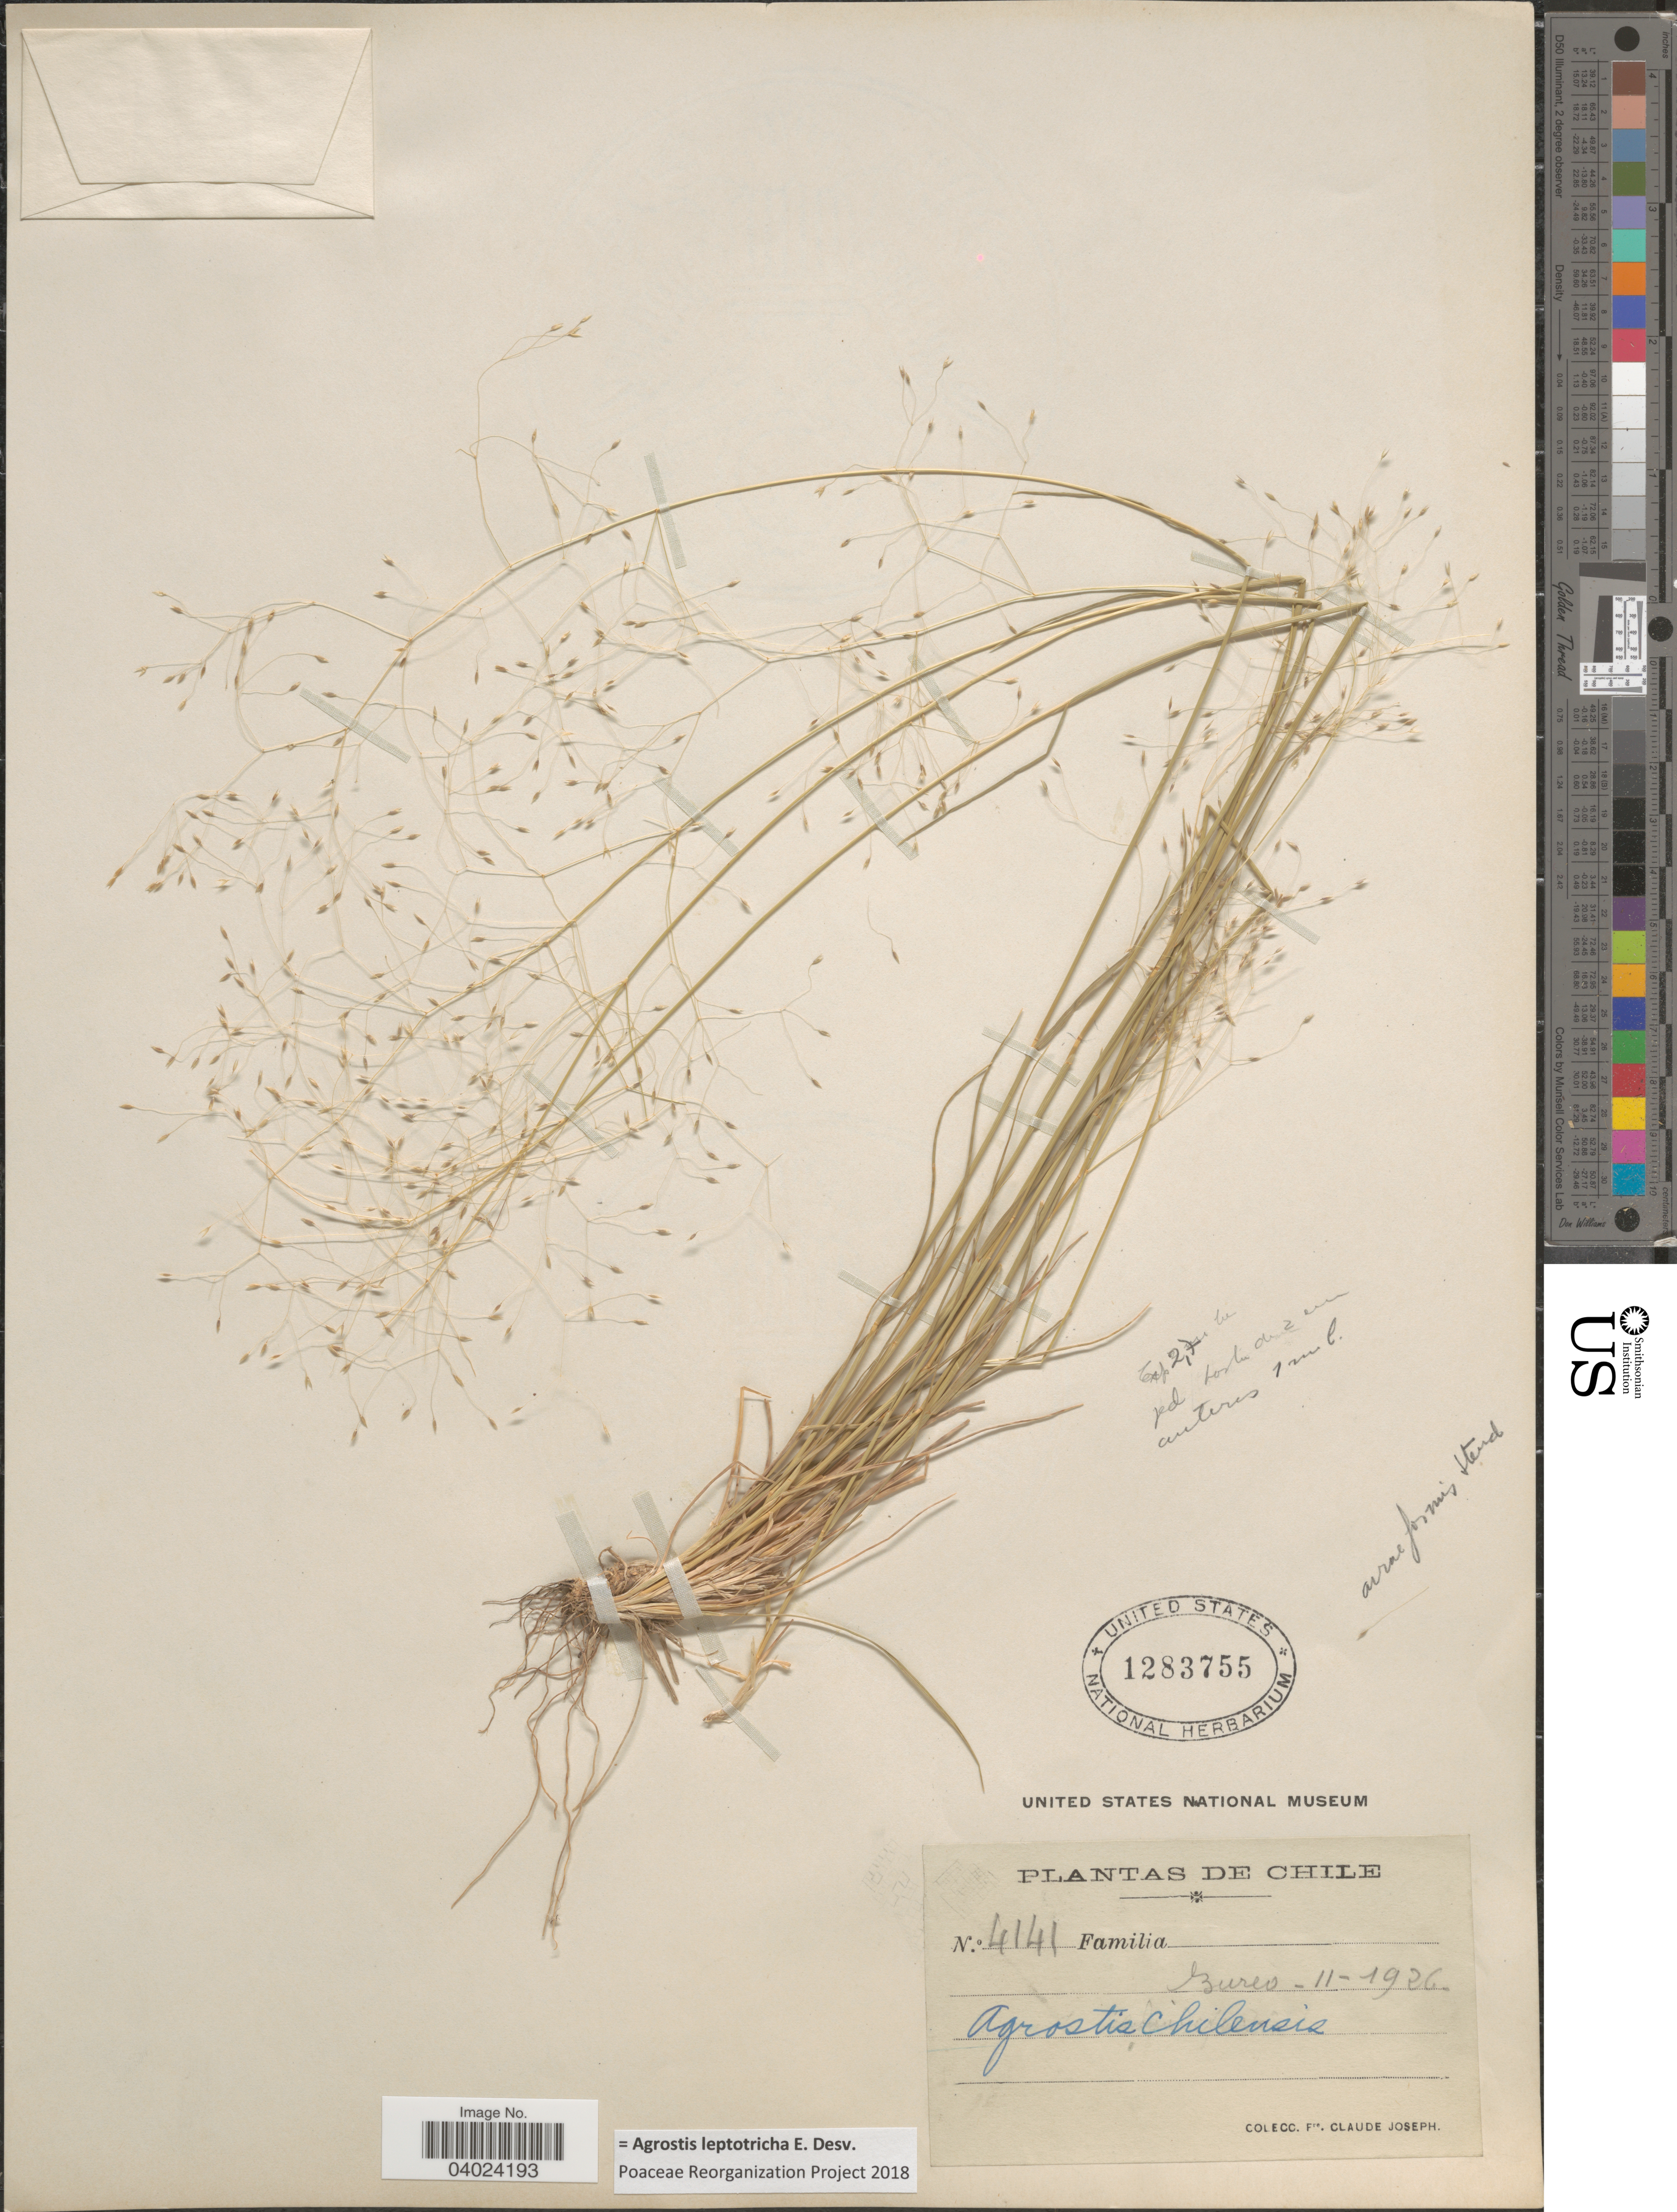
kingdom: Plantae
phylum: Tracheophyta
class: Liliopsida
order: Poales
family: Poaceae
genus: Agrostis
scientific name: Agrostis leptotricha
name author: É. Desv.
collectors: Bro. Claude-Joseph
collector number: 4141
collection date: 1926-11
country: Chile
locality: Bureo.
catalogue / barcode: US 1283755